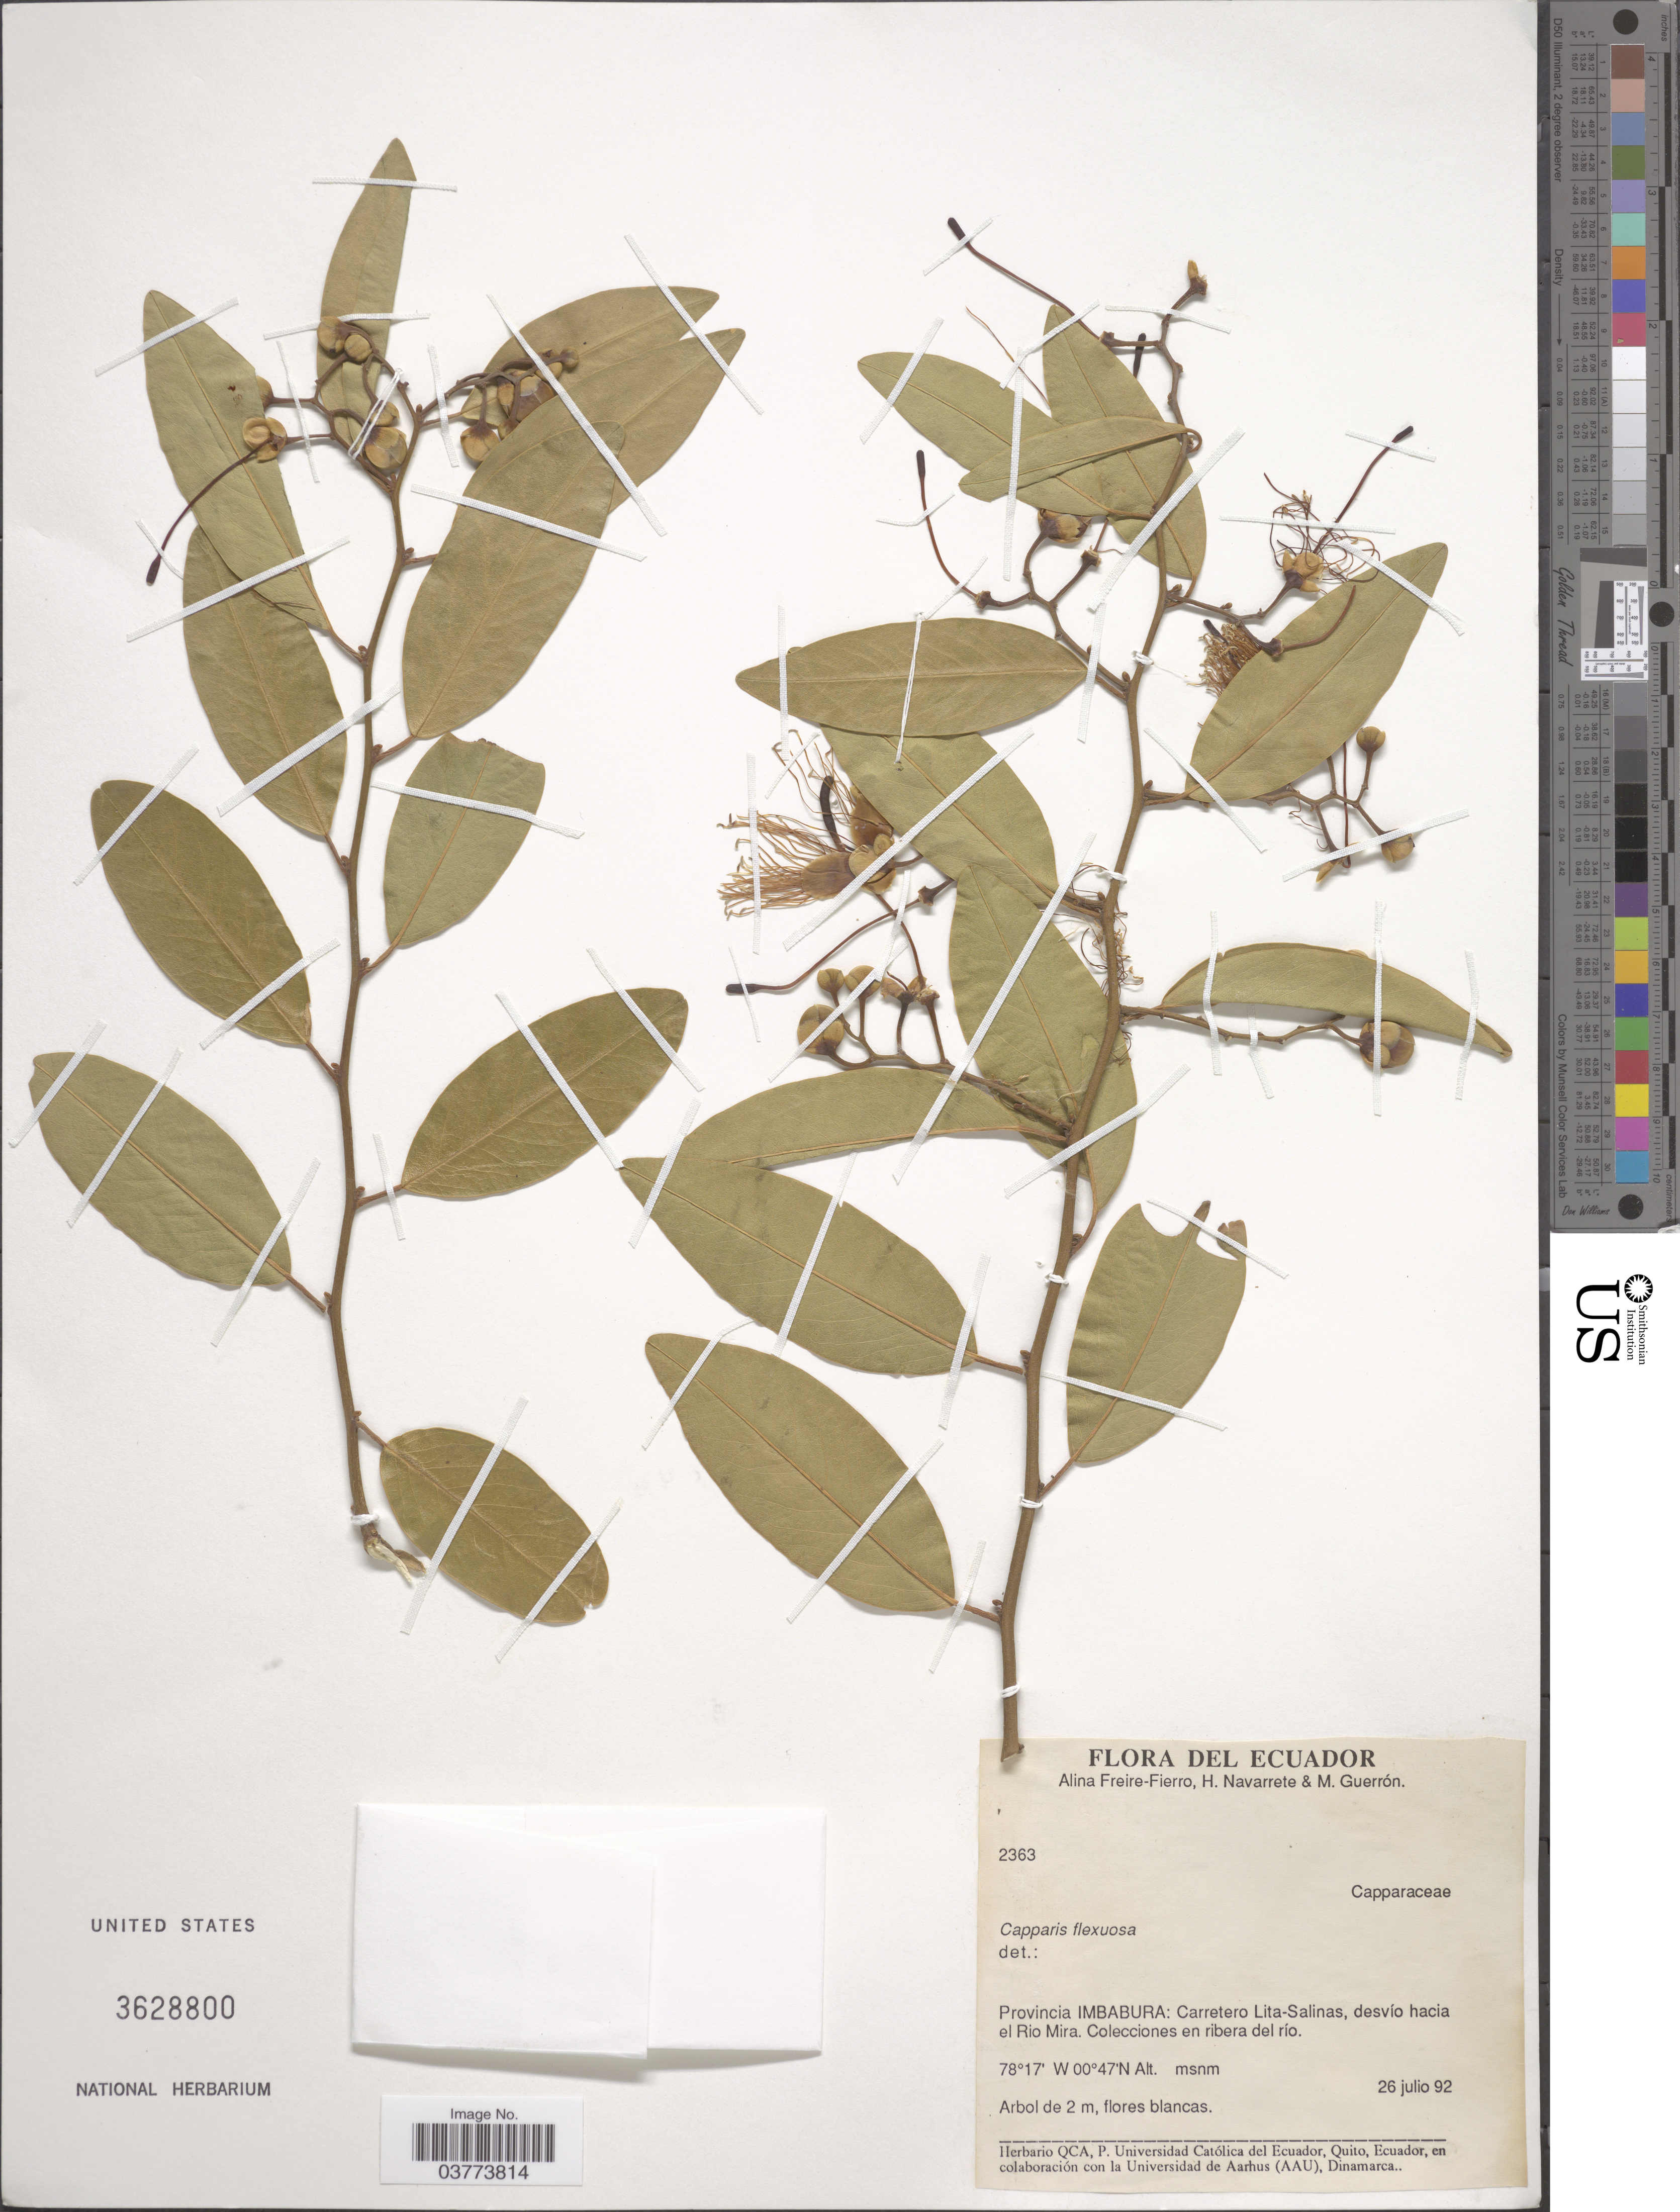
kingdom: Plantae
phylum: Tracheophyta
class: Magnoliopsida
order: Brassicales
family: Capparaceae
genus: Cynophalla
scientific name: Cynophalla flexuosa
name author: (L.) J. Presl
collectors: A. Freire-Fierro, H. Navarrete & M. Guerron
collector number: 2363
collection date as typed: Transcribed d/m/y: 26/7/92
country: Ecuador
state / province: Imbabura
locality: Carretero Lita-Salinas, desvío hacia el Rio Mira. Colecciones en ribera del río.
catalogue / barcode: US 3628800